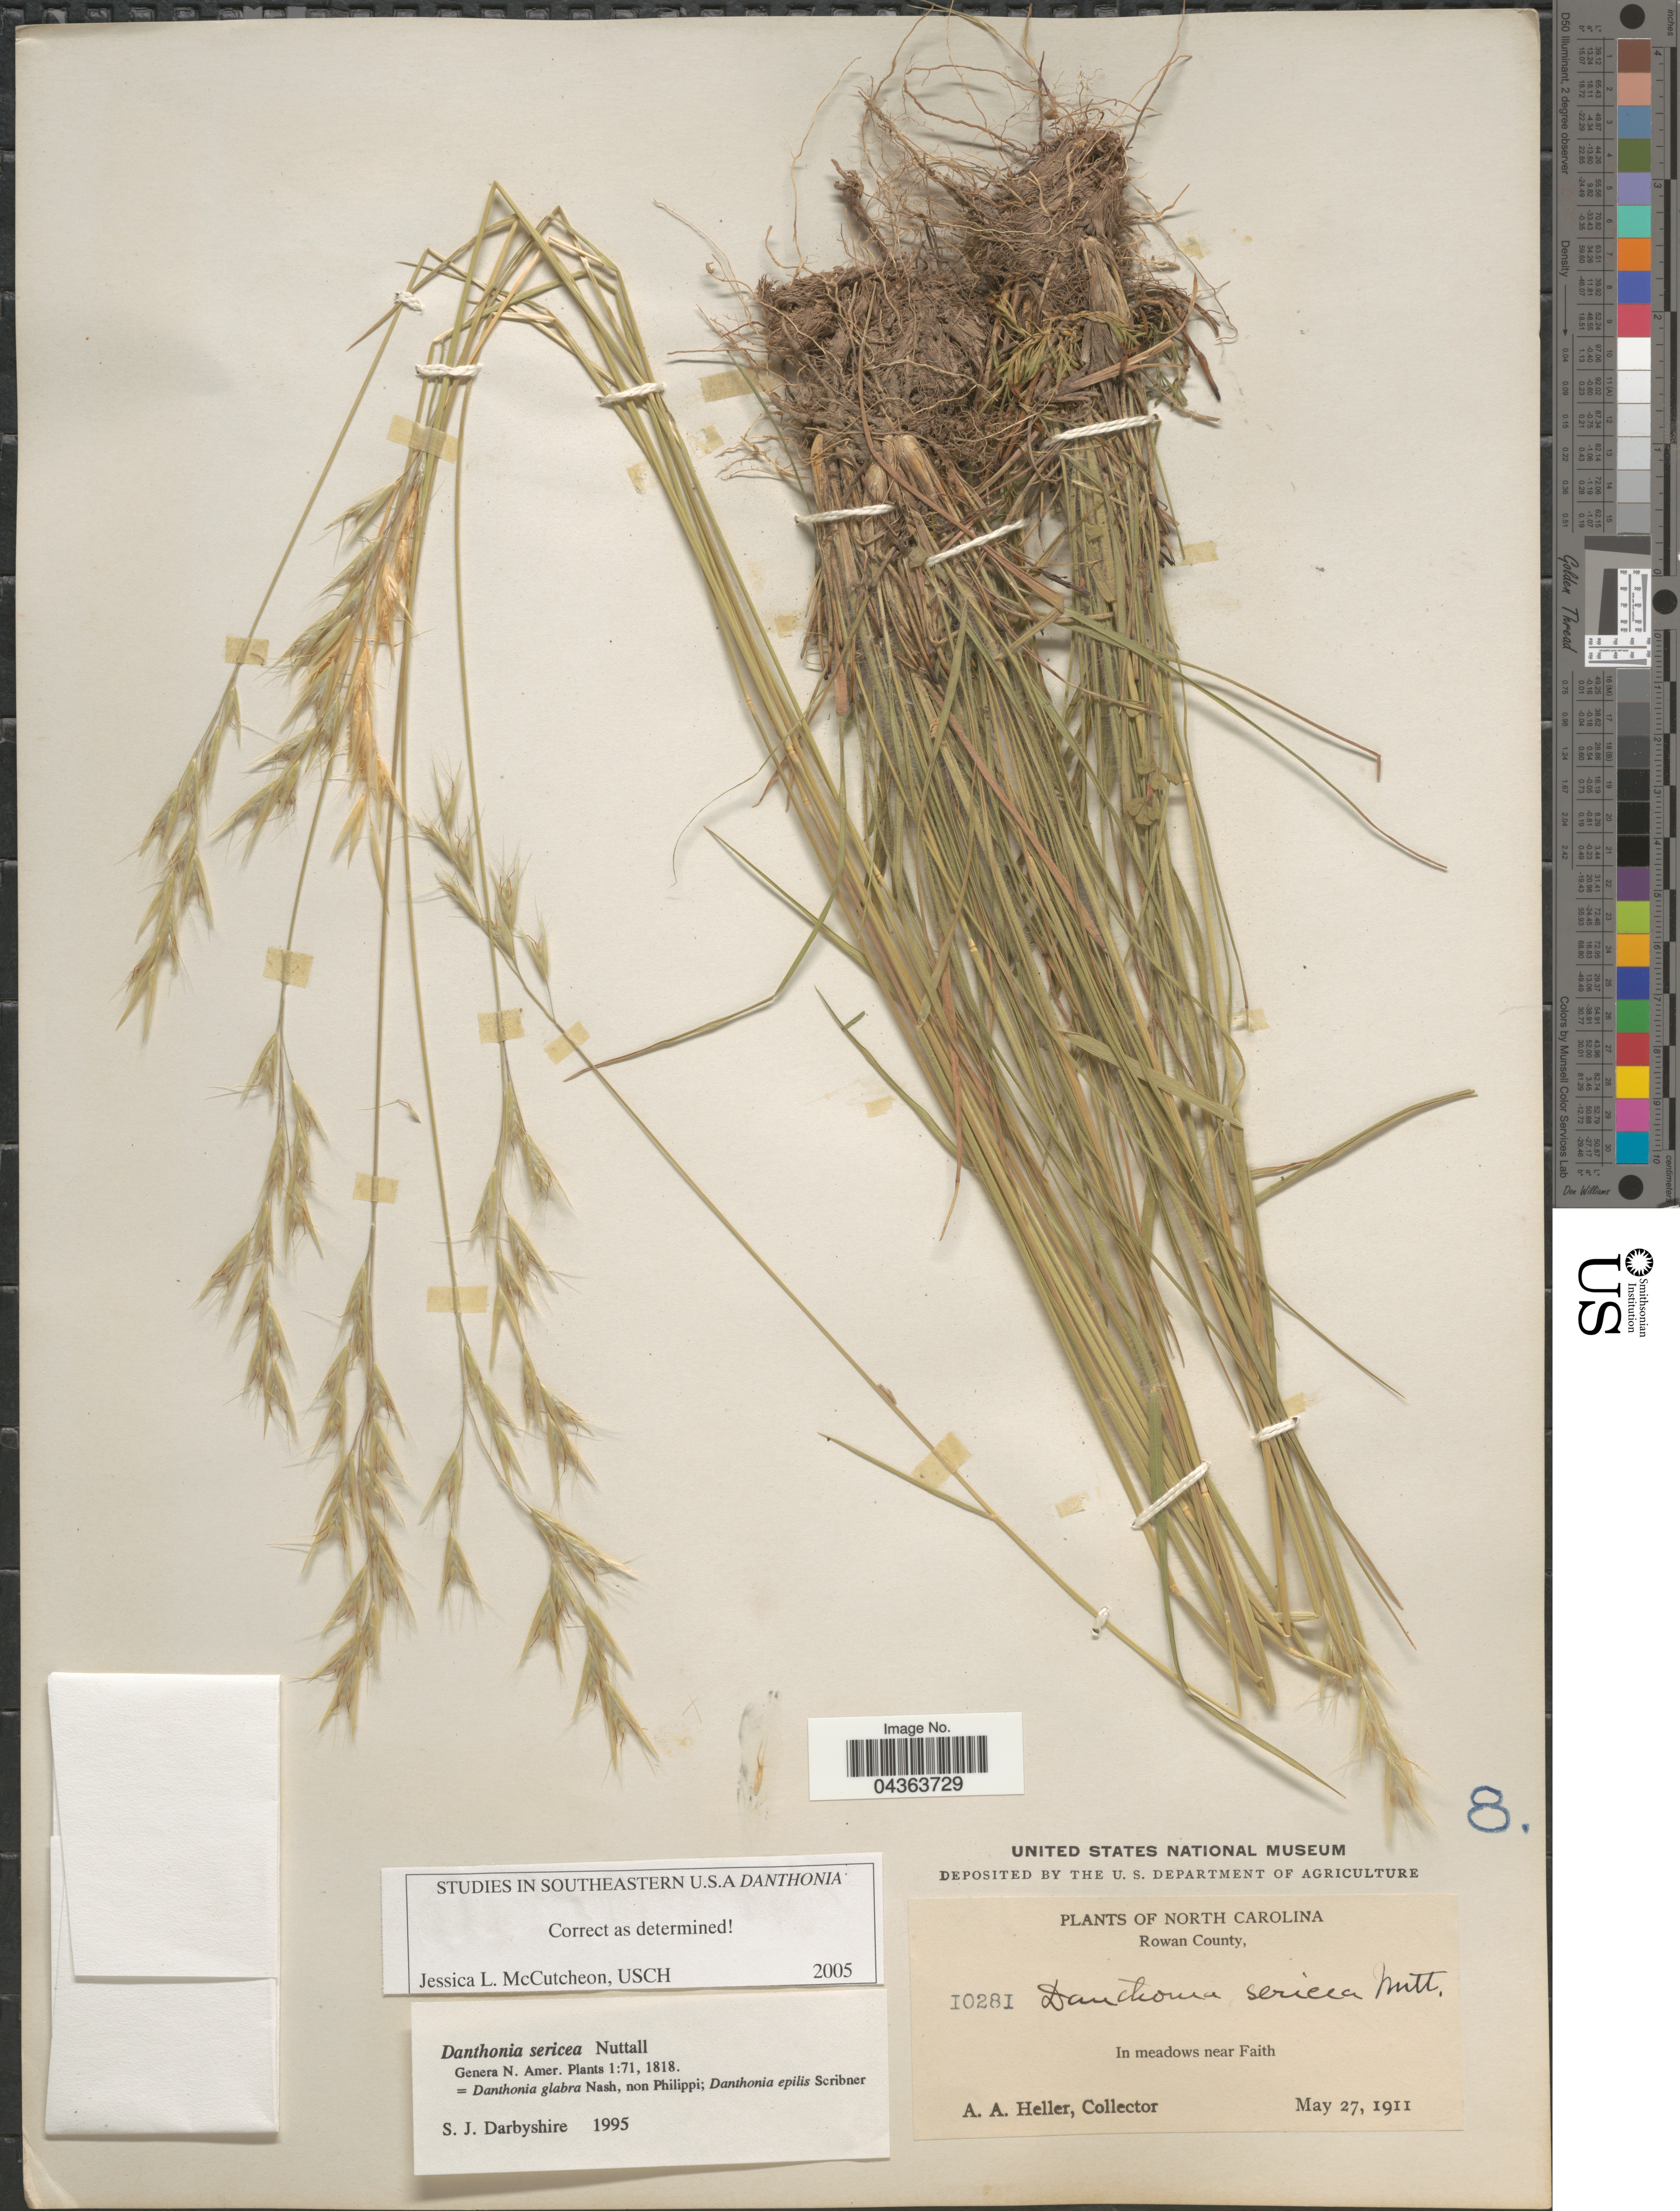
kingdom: Plantae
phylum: Tracheophyta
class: Liliopsida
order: Poales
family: Poaceae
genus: Danthonia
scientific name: Danthonia sericea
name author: Nutt.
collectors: A. A. Heller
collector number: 10281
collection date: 1911-05-27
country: United States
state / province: North Carolina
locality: Rowan County. In meadows near Faith.